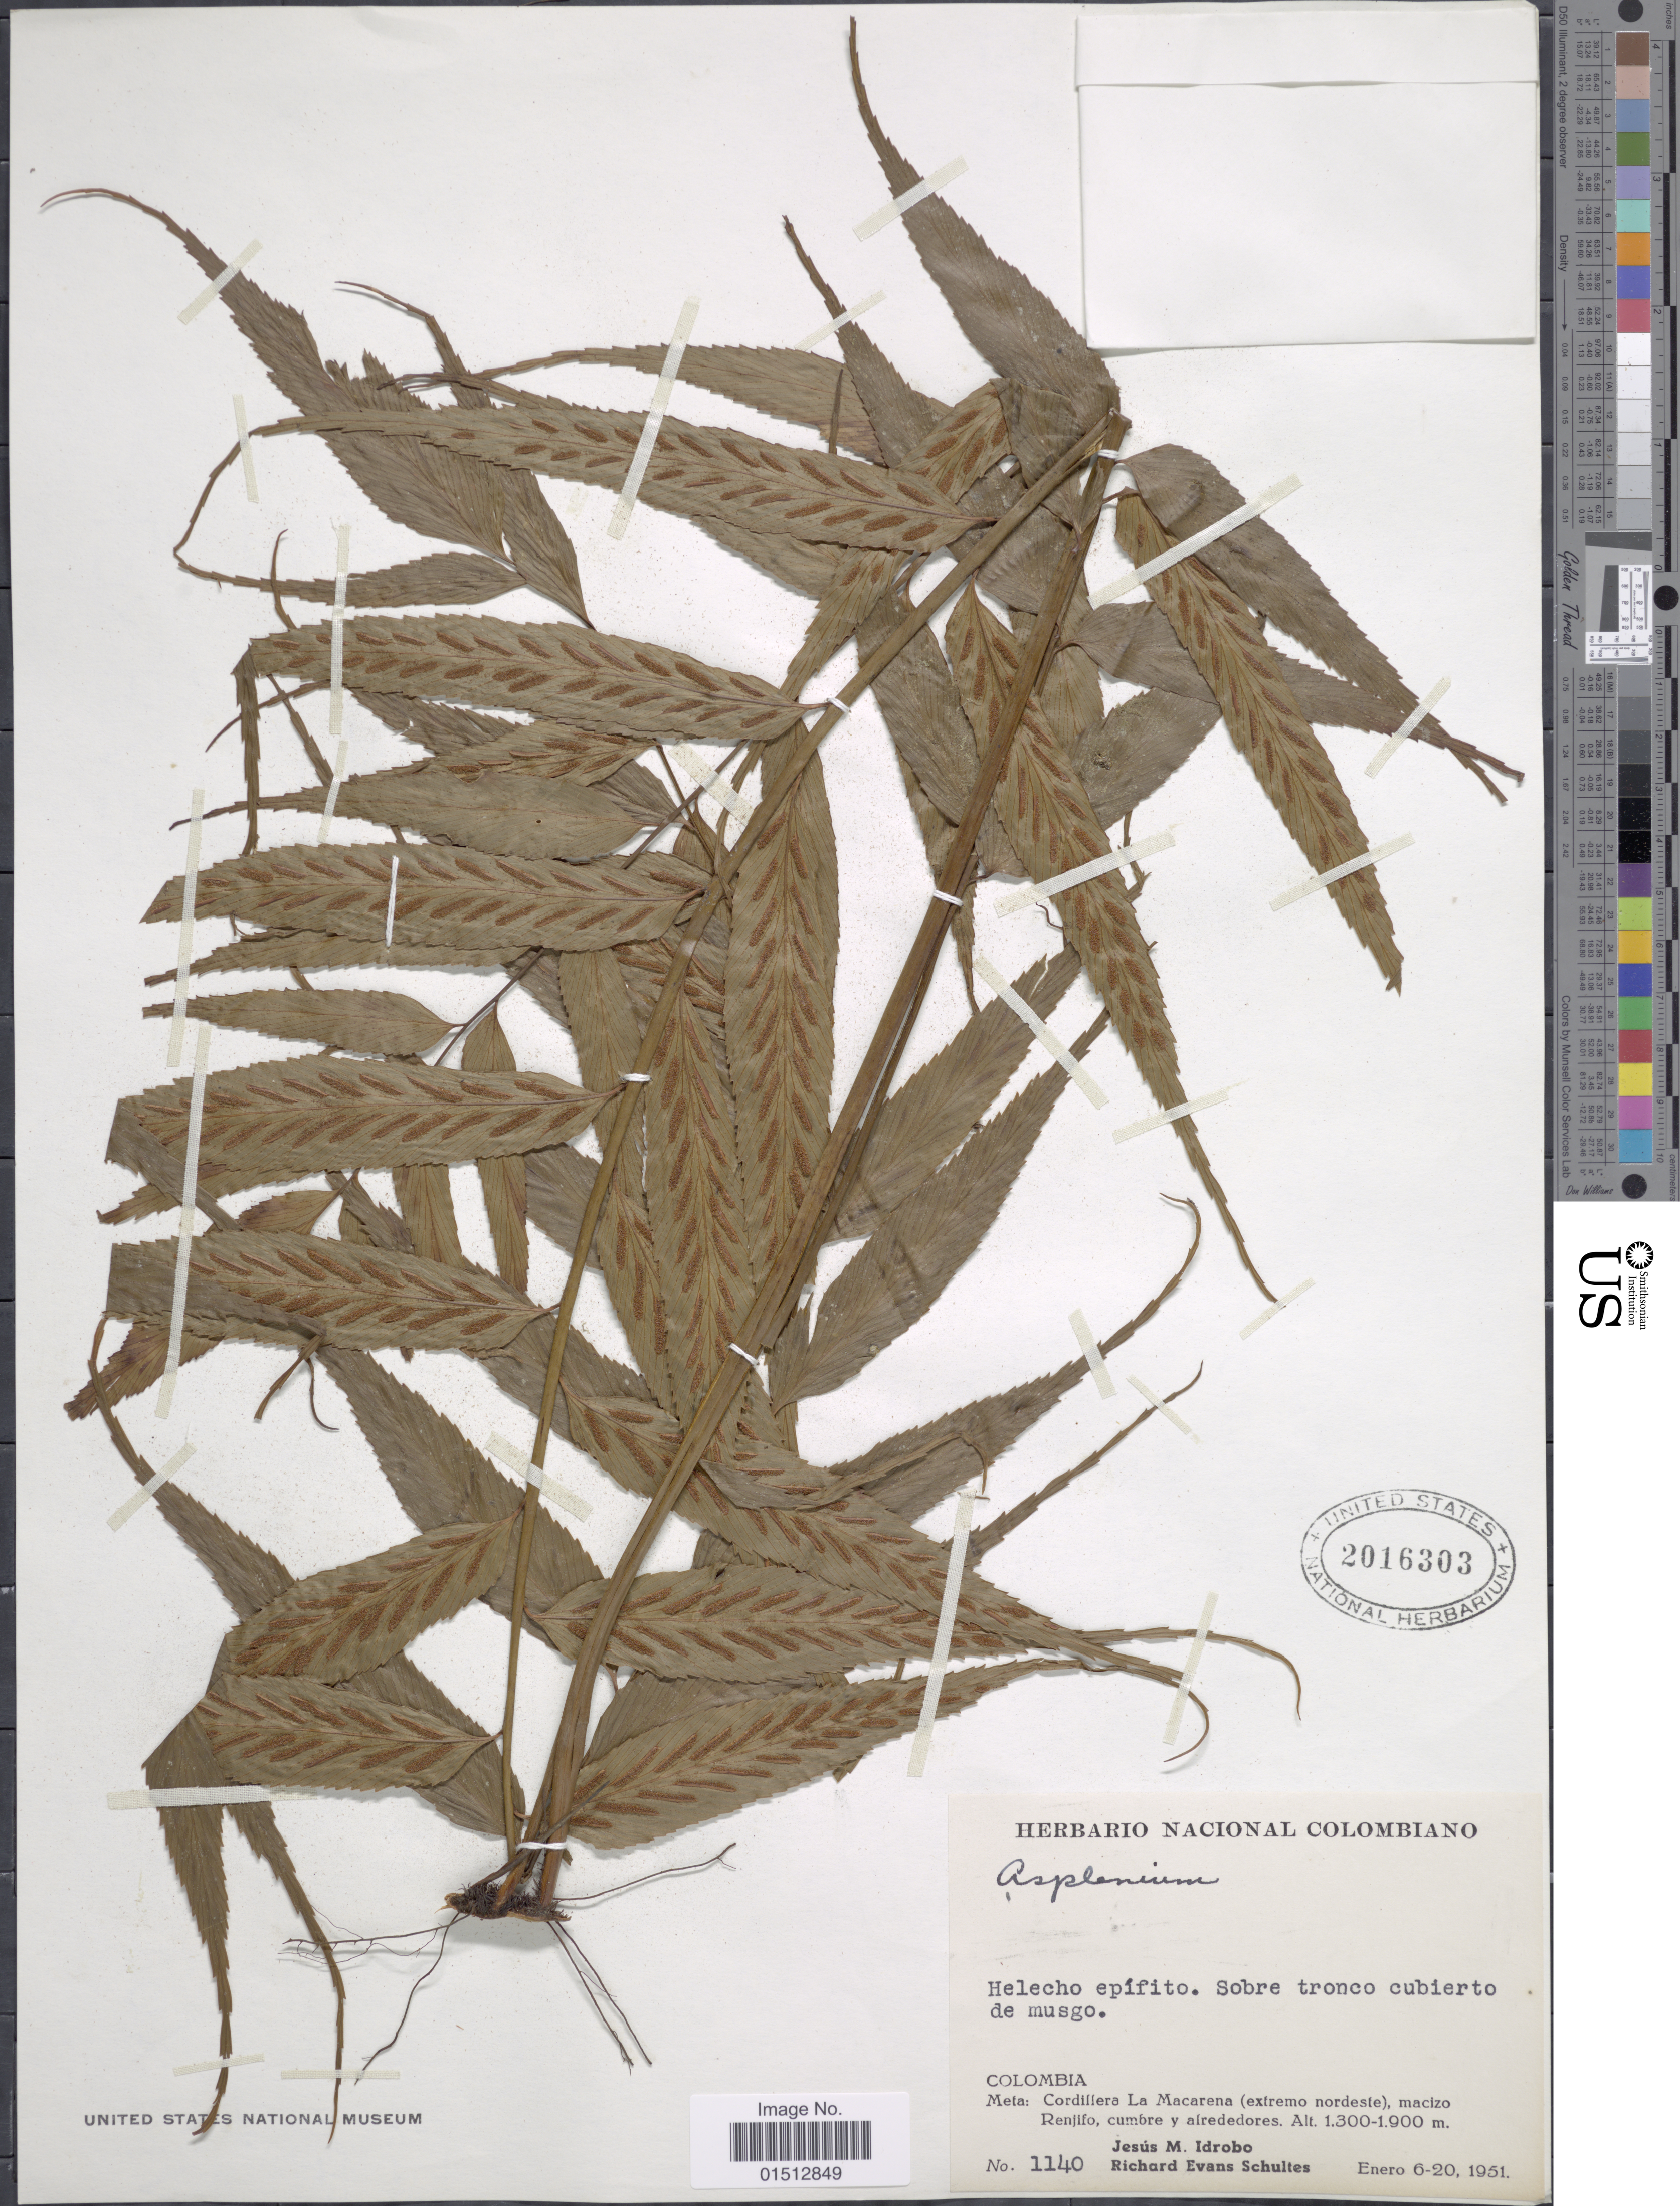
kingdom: Plantae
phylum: Tracheophyta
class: Polypodiopsida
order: Polypodiales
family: Aspleniaceae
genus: Asplenium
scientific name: Asplenium serra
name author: Langsd. & Fisch.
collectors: J. M. Idrobo & R. E. Schultes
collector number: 1140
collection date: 1951-01-06/1951-01-20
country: Colombia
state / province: Meta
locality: Colombia, Meta: Cordillera La Macarena (extremo nordeste), macizo Renjifo, cumbre y alrededores.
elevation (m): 1300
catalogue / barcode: US 2016303